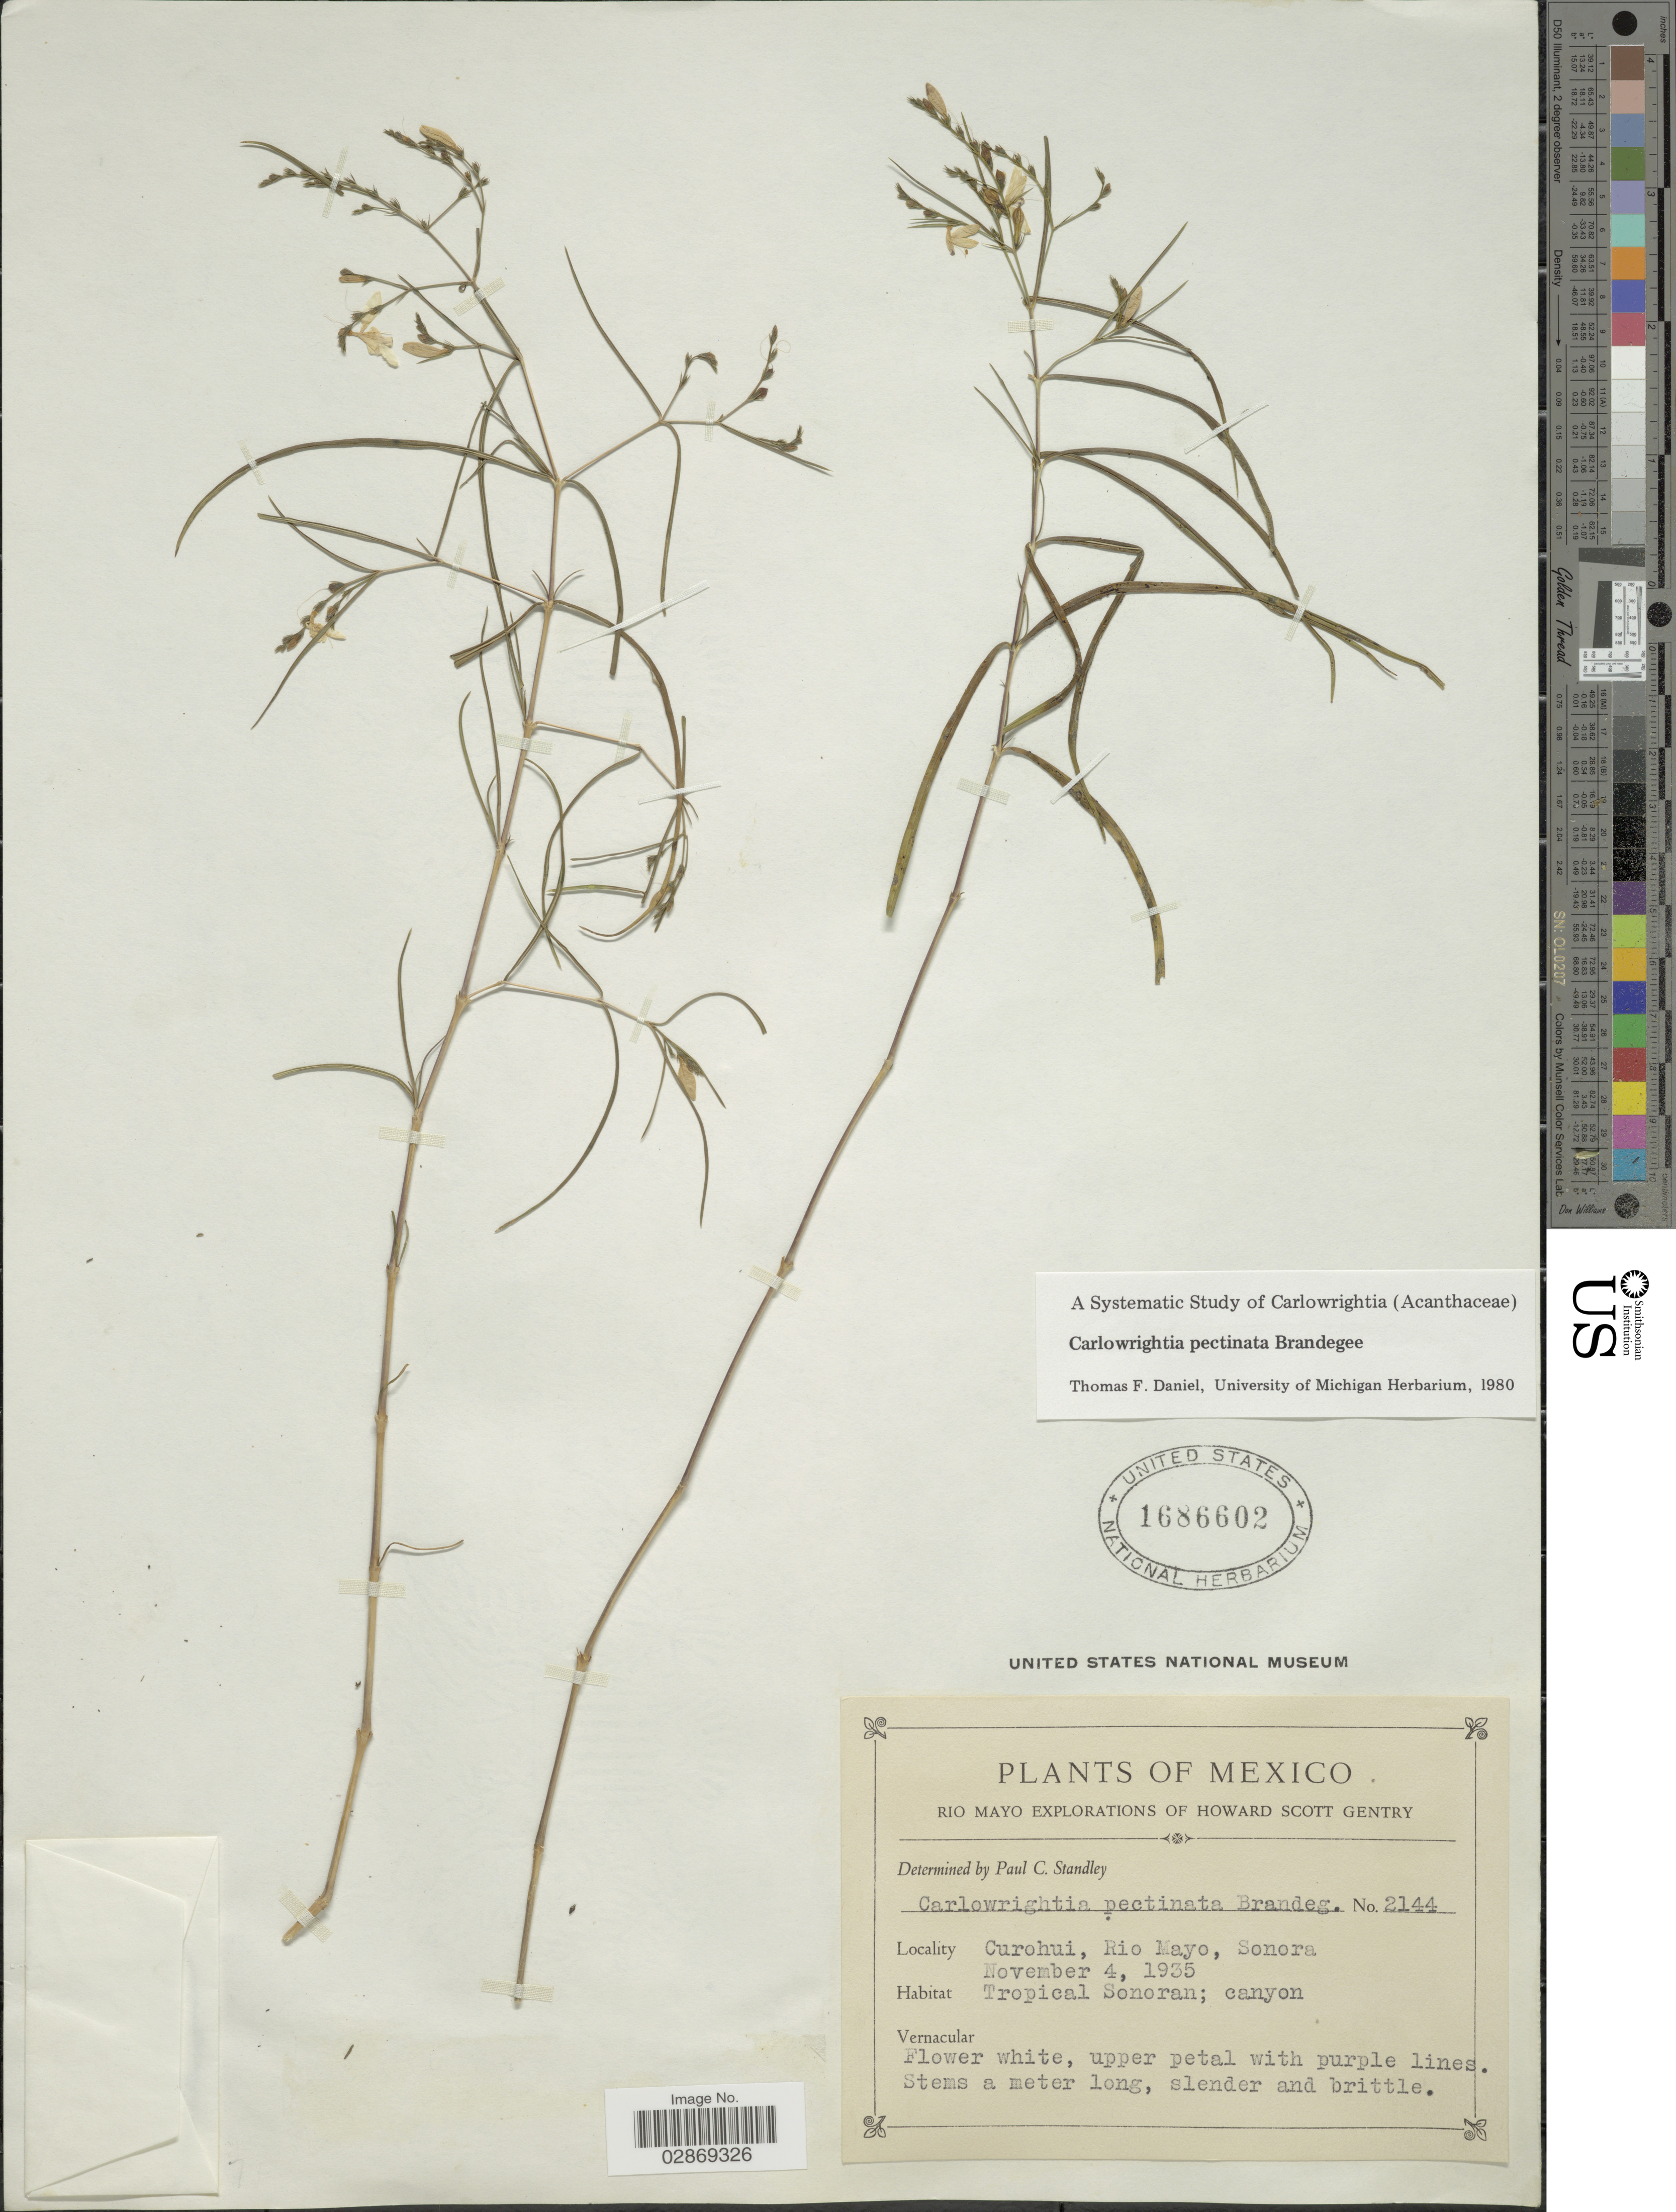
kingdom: Plantae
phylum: Tracheophyta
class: Magnoliopsida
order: Lamiales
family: Acanthaceae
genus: Carlowrightia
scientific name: Carlowrightia pectinata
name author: Brandegee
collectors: P. C. Standley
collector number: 2144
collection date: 1935-11-04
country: Mexico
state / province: Sonora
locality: Curohui, Rio Mayo, Sonora.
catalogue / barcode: US 1686602